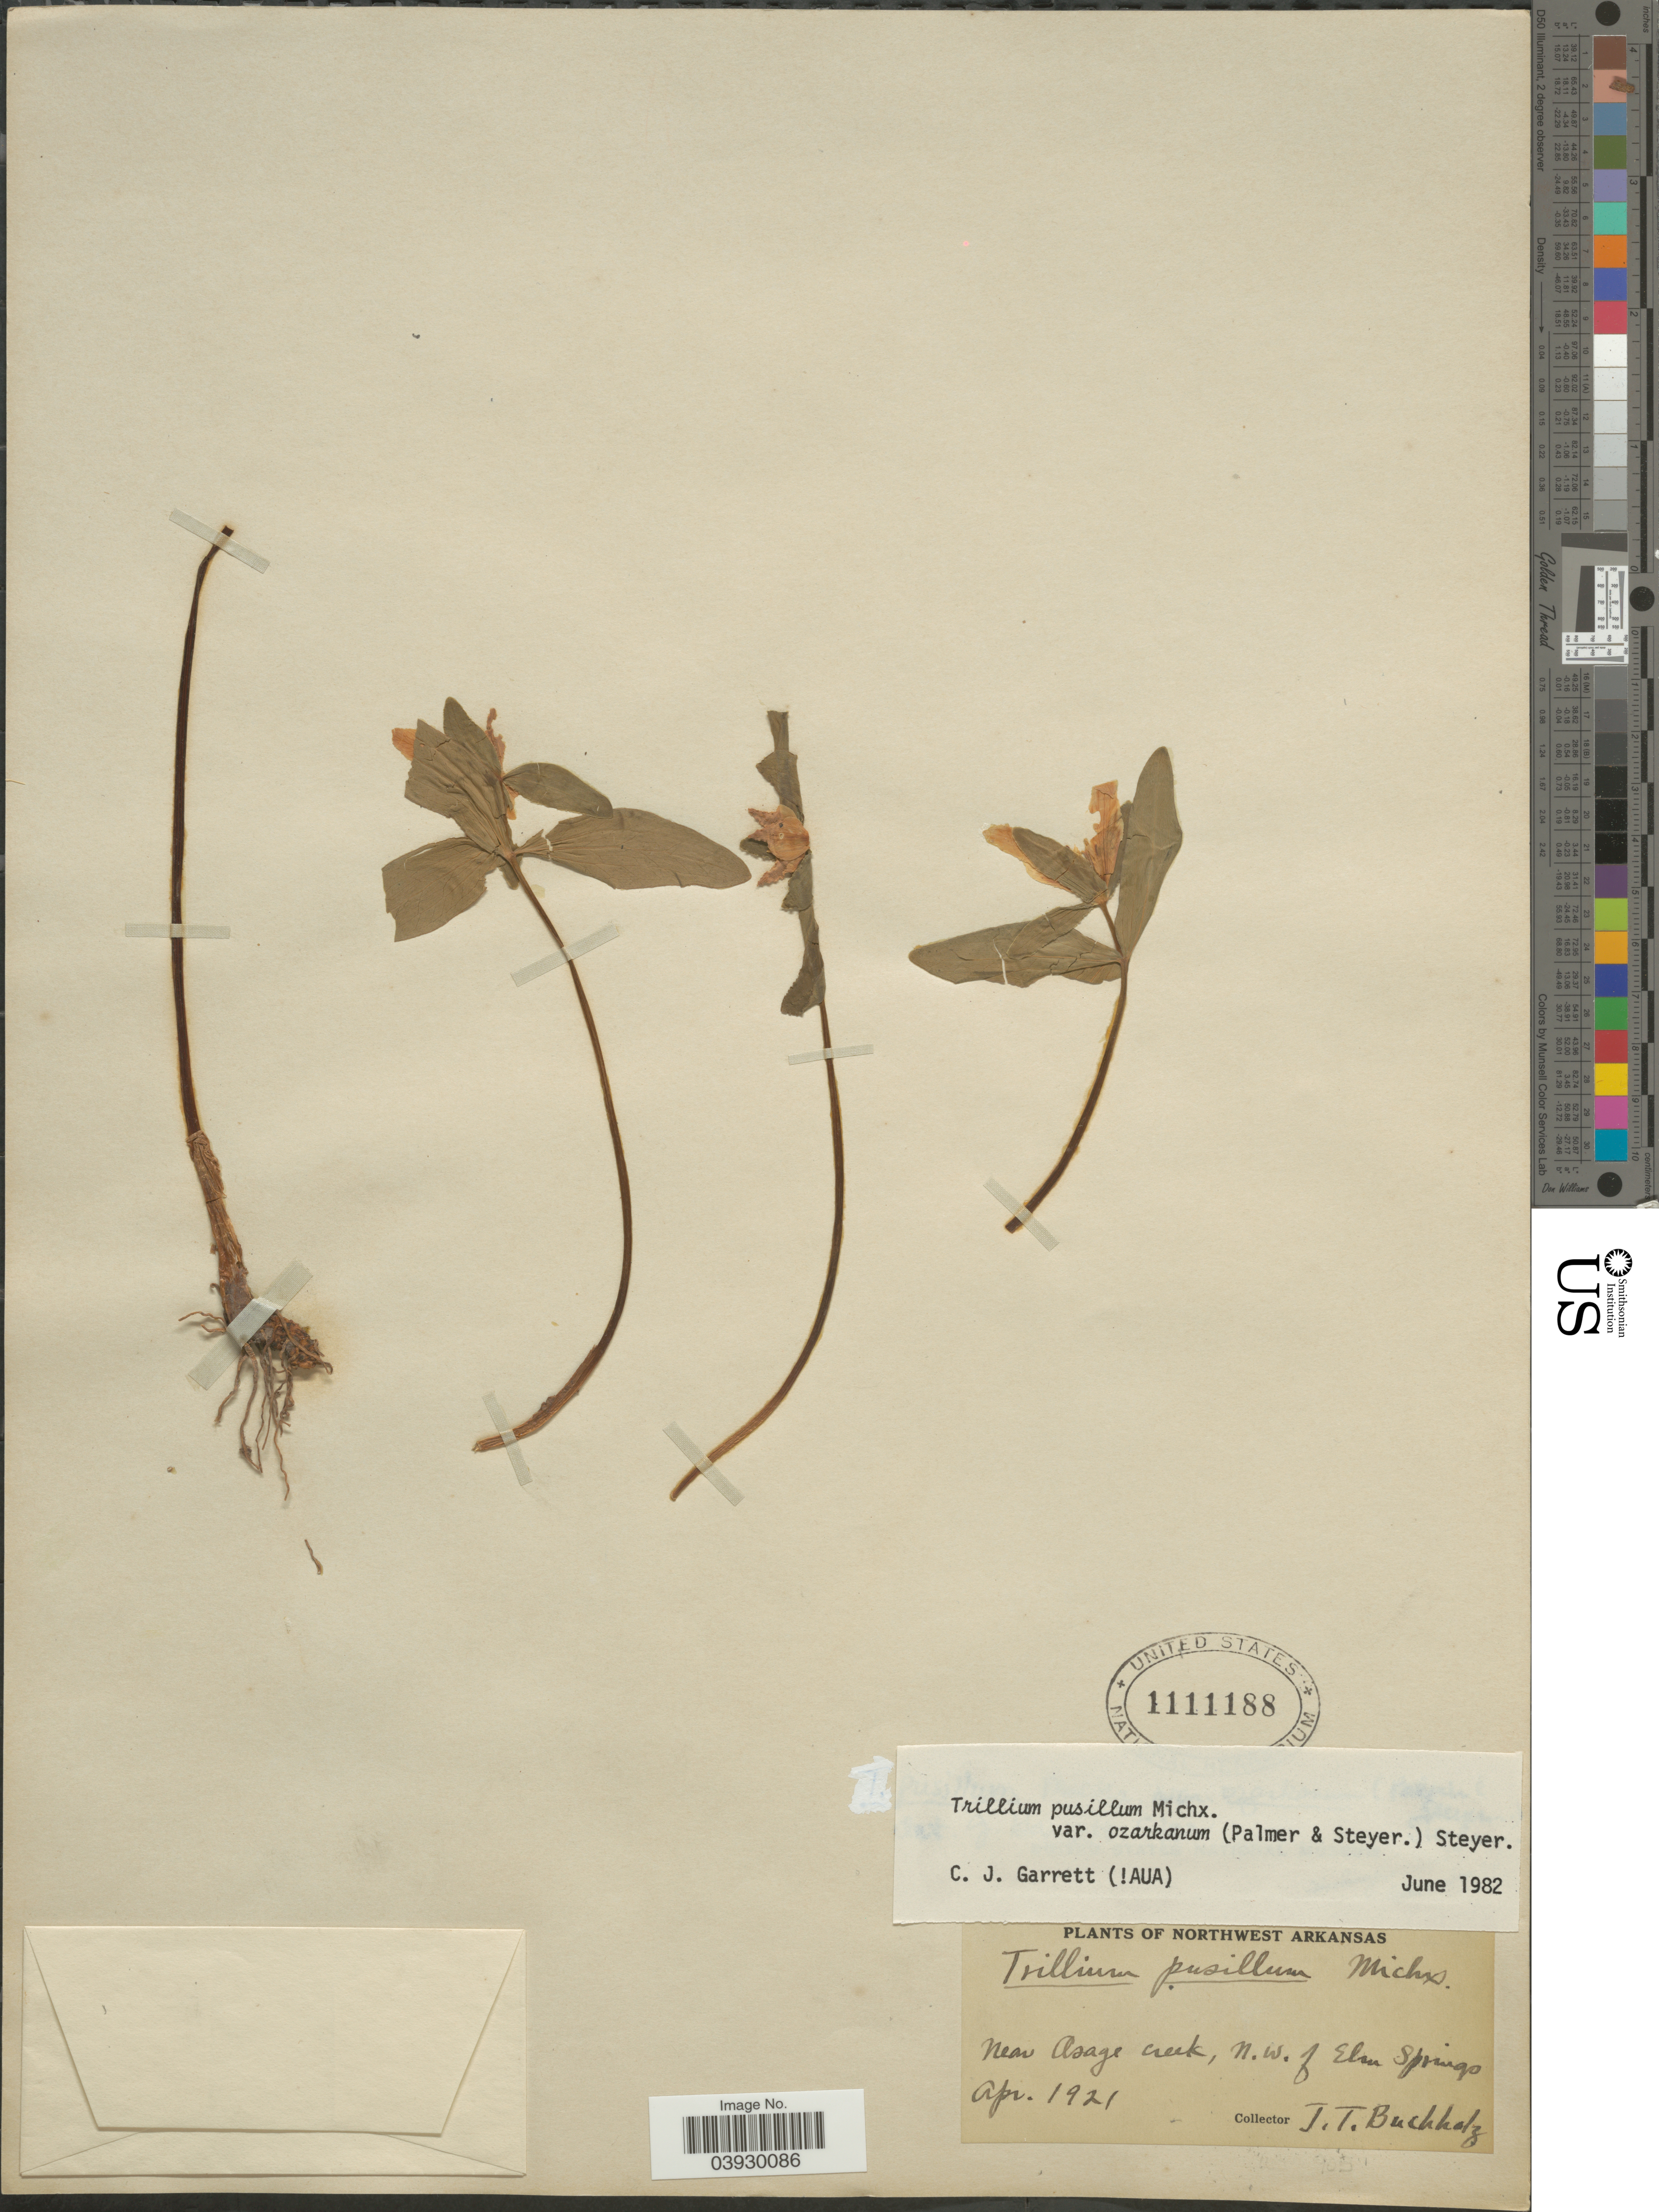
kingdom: Plantae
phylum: Tracheophyta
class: Liliopsida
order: Liliales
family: Melanthiaceae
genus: Trillium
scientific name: Trillium pusillum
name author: Michx.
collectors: J. T. Buchholz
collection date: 1921-04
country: United States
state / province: Arkansas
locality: Northwest Arkansas. Near Asage creek, n.w. of Elm Springs.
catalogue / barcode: US 1111188